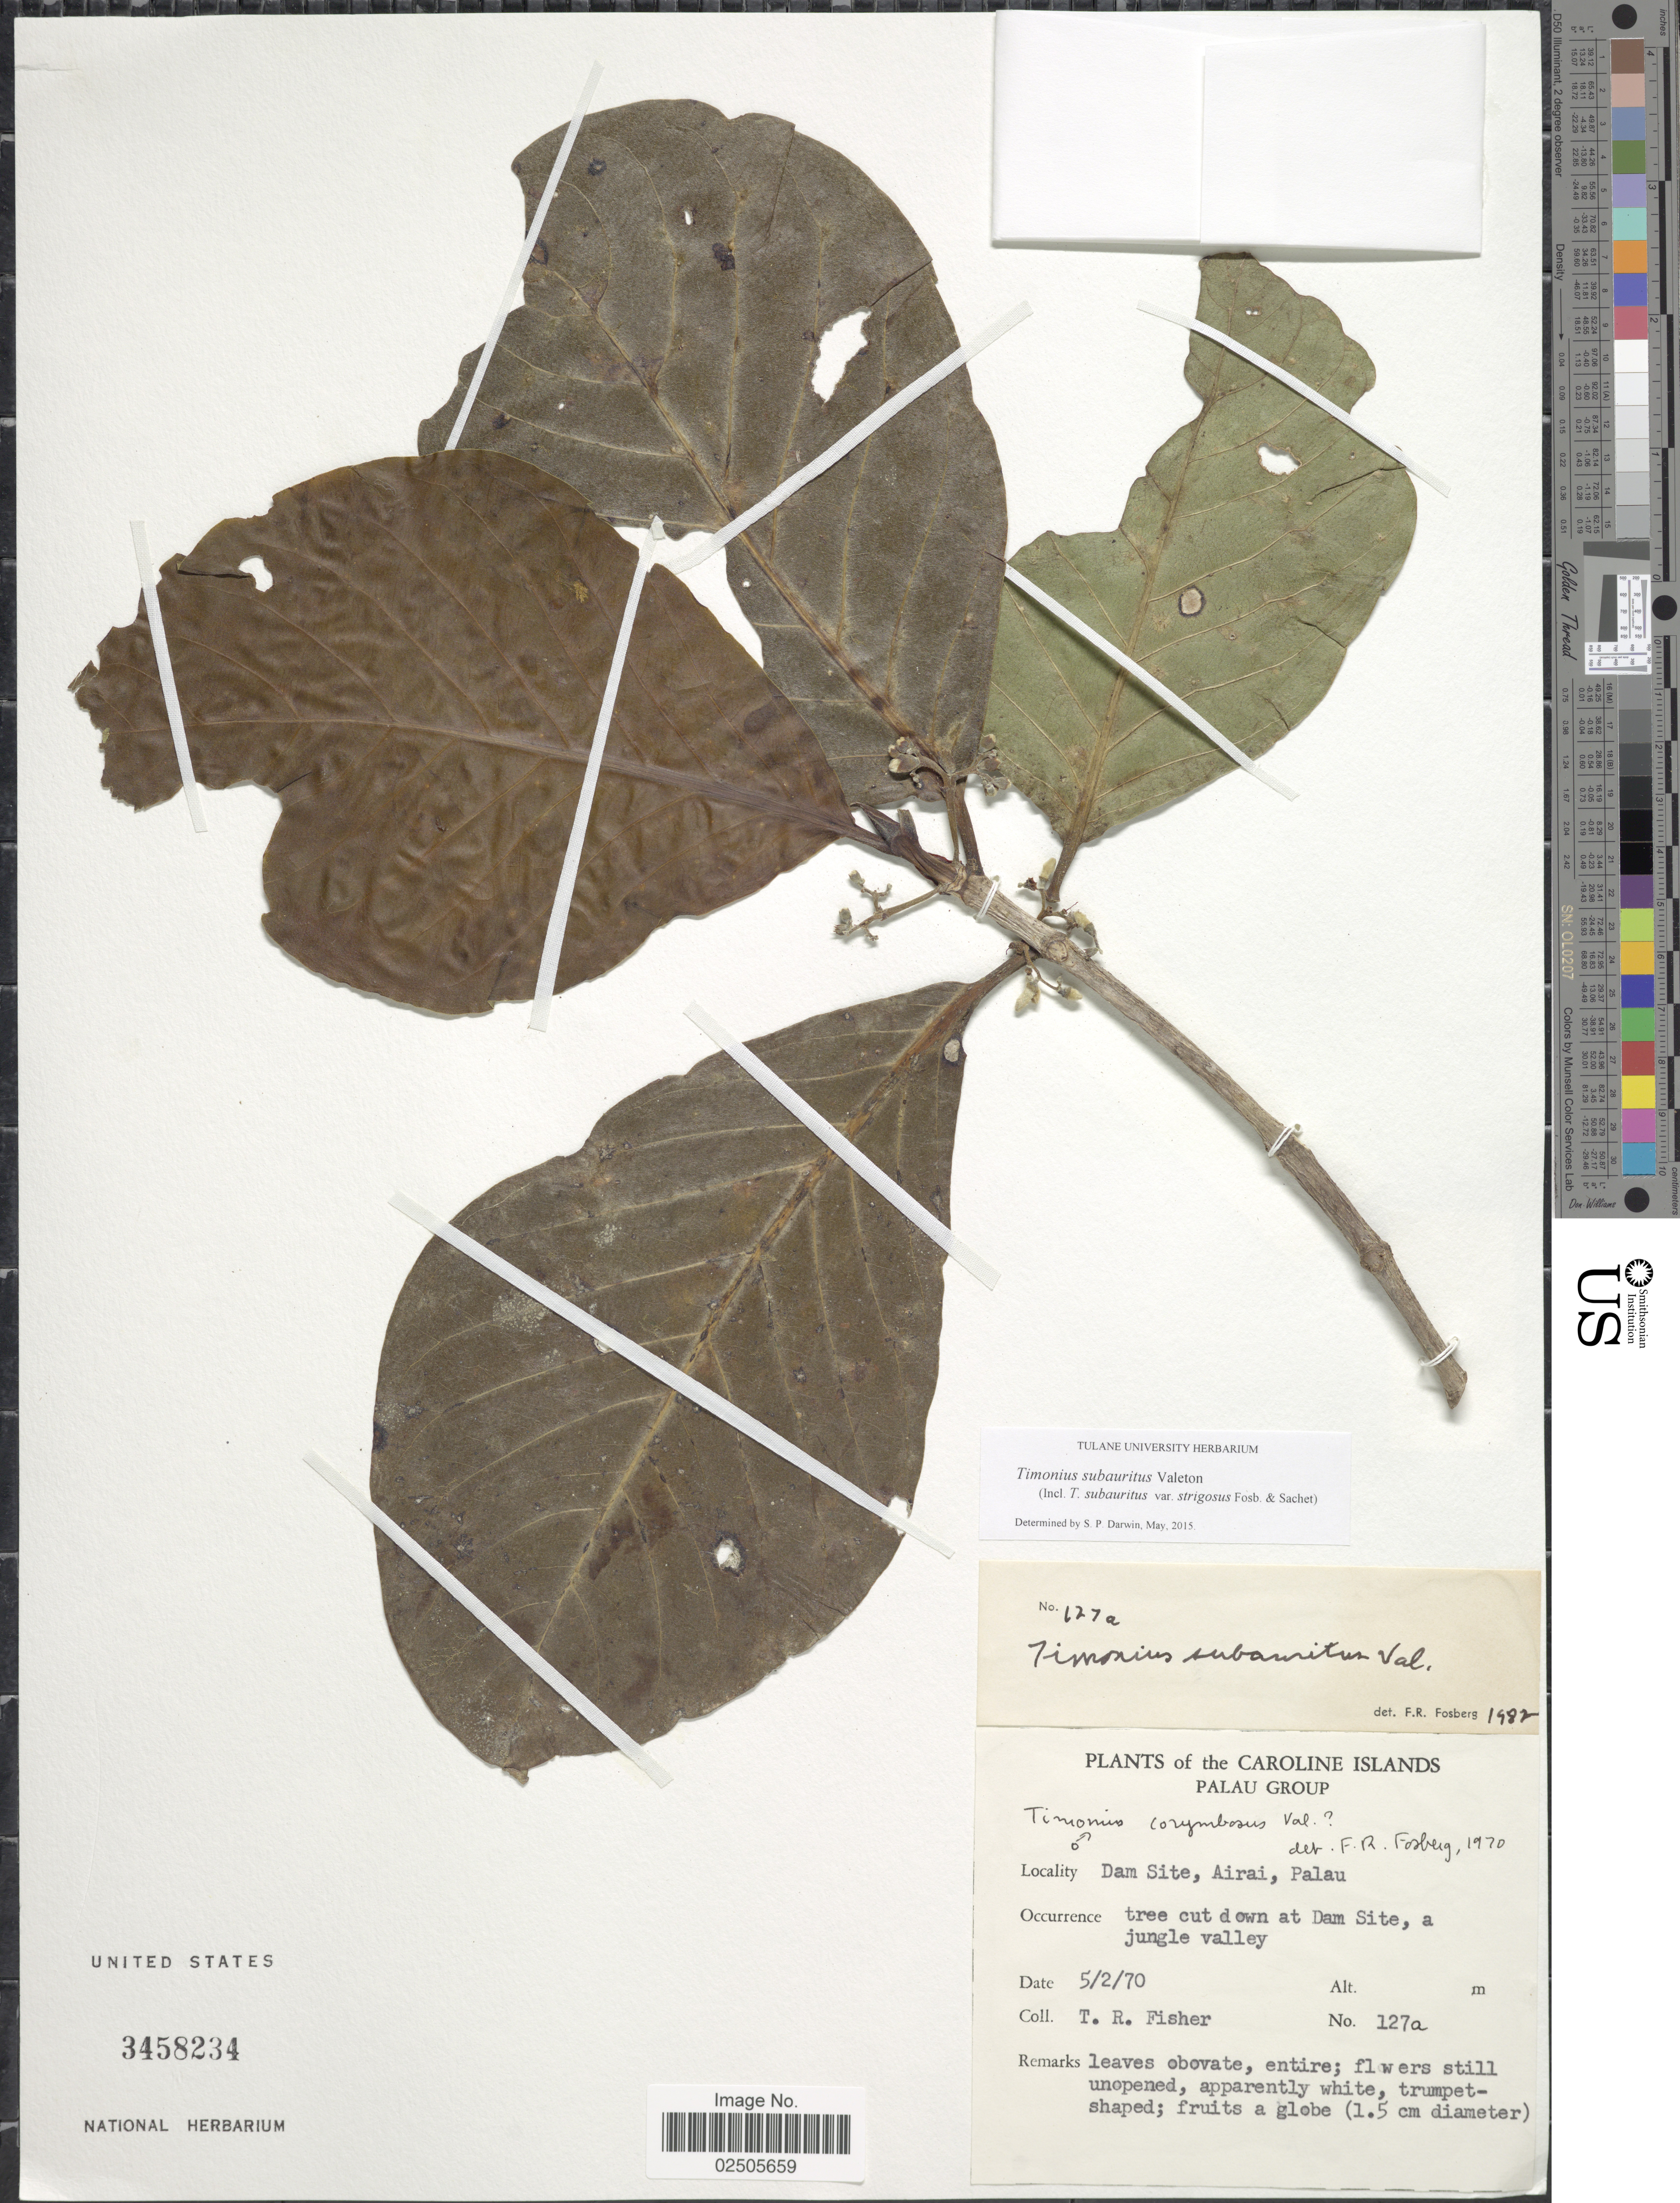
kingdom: Plantae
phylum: Tracheophyta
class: Magnoliopsida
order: Gentianales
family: Rubiaceae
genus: Timonius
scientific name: Timonius subauritus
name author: Valeton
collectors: T. R. Fisher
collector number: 127a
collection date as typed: Transcribed d/m/y: 5/2/70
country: Palau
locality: The Caroline Islands, Palau Group, Dam Site, Airai, Palau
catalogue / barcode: US 3458234